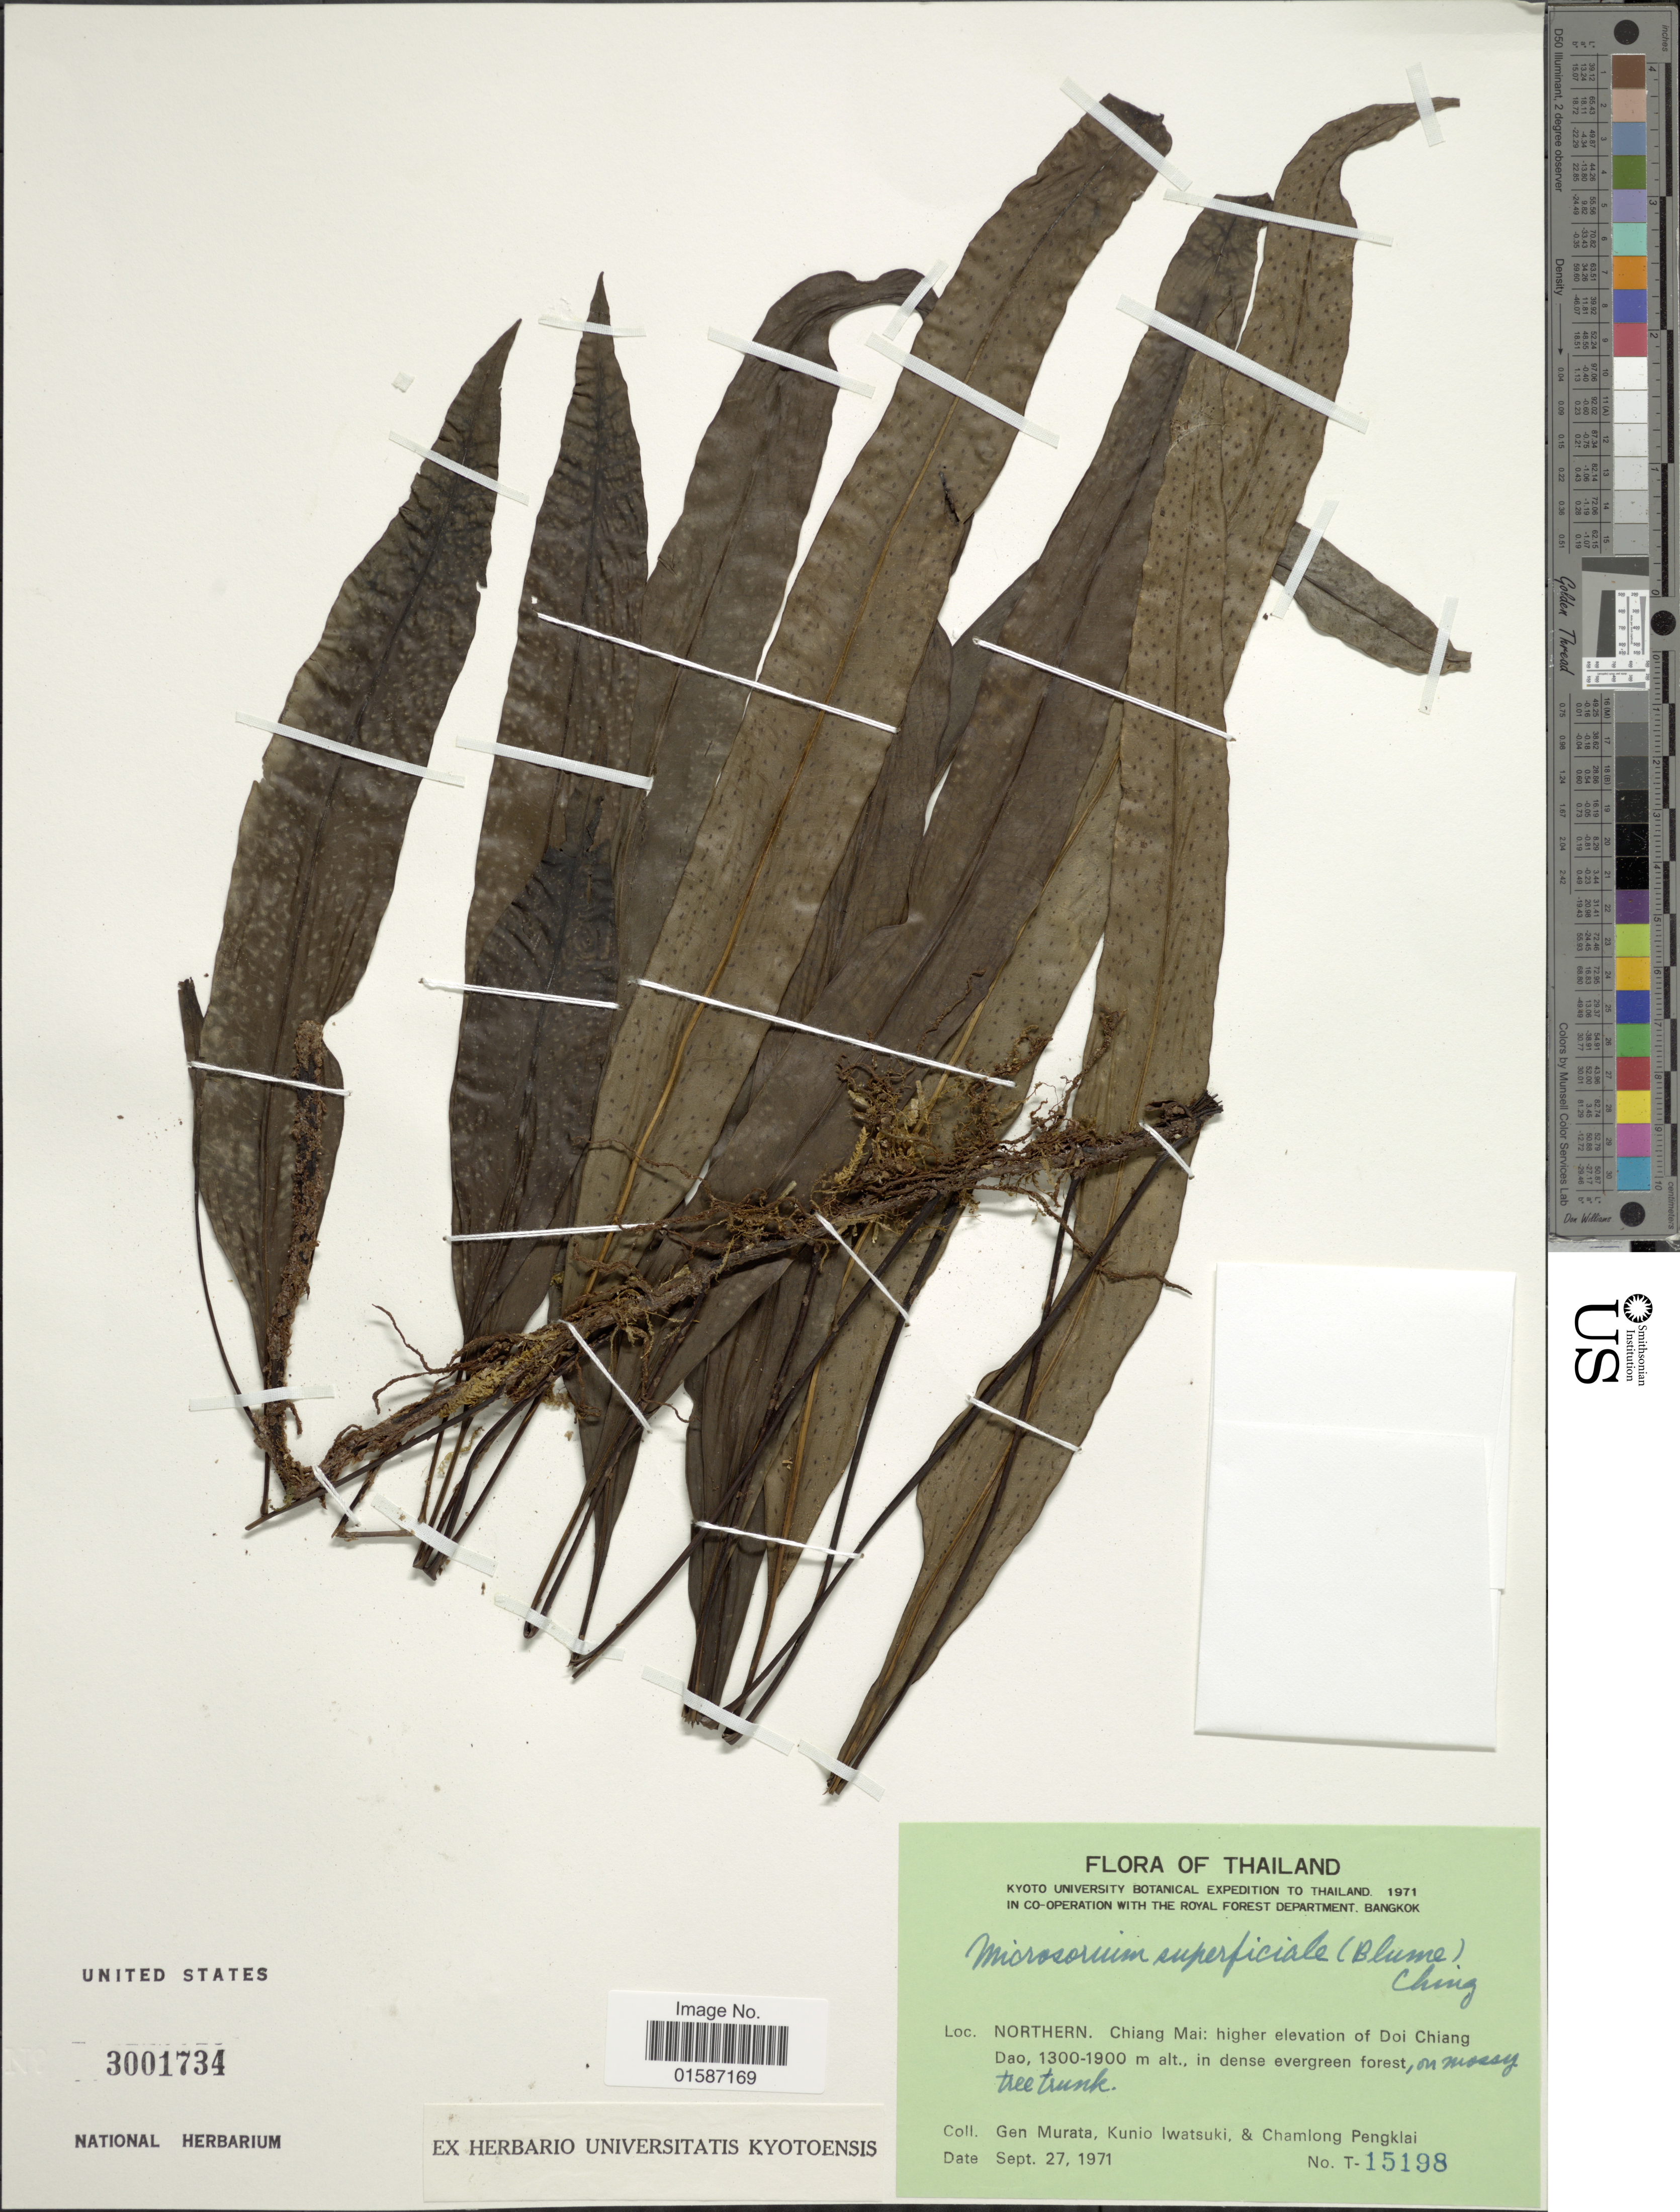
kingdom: Plantae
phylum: Tracheophyta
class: Polypodiopsida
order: Polypodiales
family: Polypodiaceae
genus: Lepidomicrosorium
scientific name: Lepidomicrosorium superficiale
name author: (Blume) Li S. Wang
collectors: G. Murata, K. Iwatsuki & C. Pengklai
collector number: T-15198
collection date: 1971-09-27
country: Thailand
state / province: Chiang Mai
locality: Northern. Chiang Mai: higher elevation of Doi Chiang Dao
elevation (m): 1300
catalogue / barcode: US 3001734